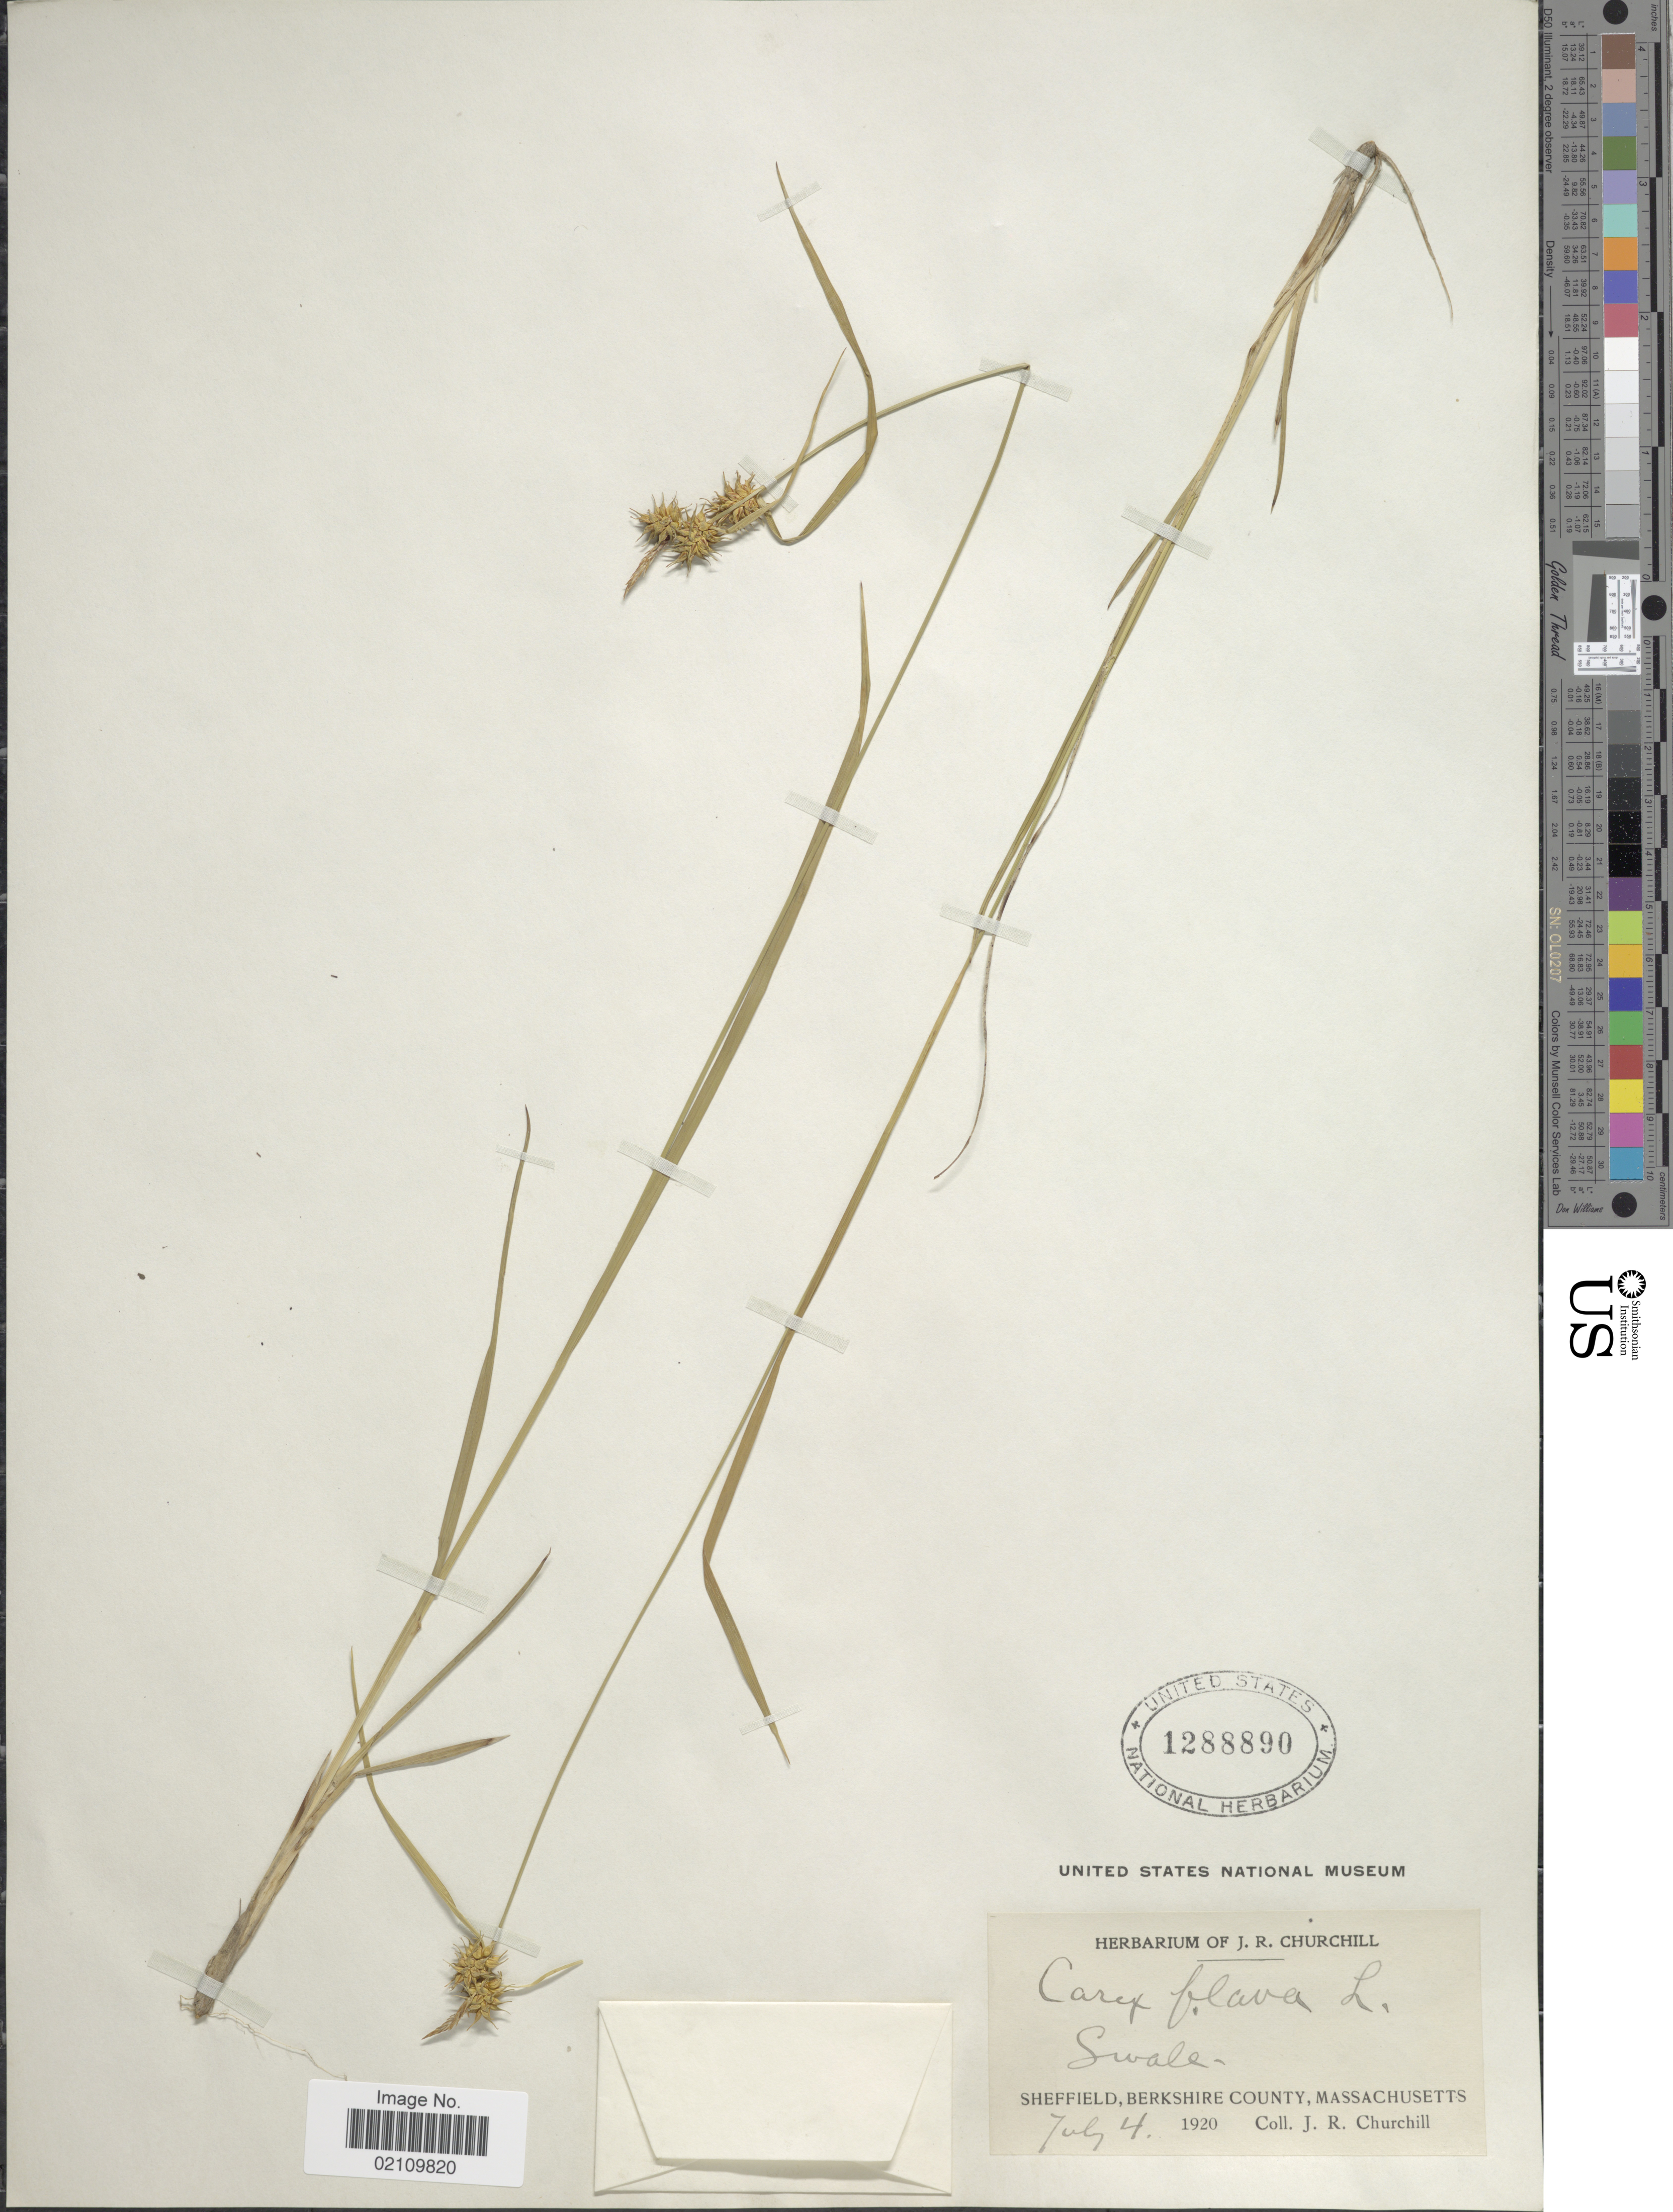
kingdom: Plantae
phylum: Tracheophyta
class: Liliopsida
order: Poales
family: Cyperaceae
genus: Carex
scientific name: Carex flava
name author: L.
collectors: J. Churchill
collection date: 1920-07-04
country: United States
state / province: Massachusetts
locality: Swale. Sheffield, Berkshire County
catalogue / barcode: US 1288890